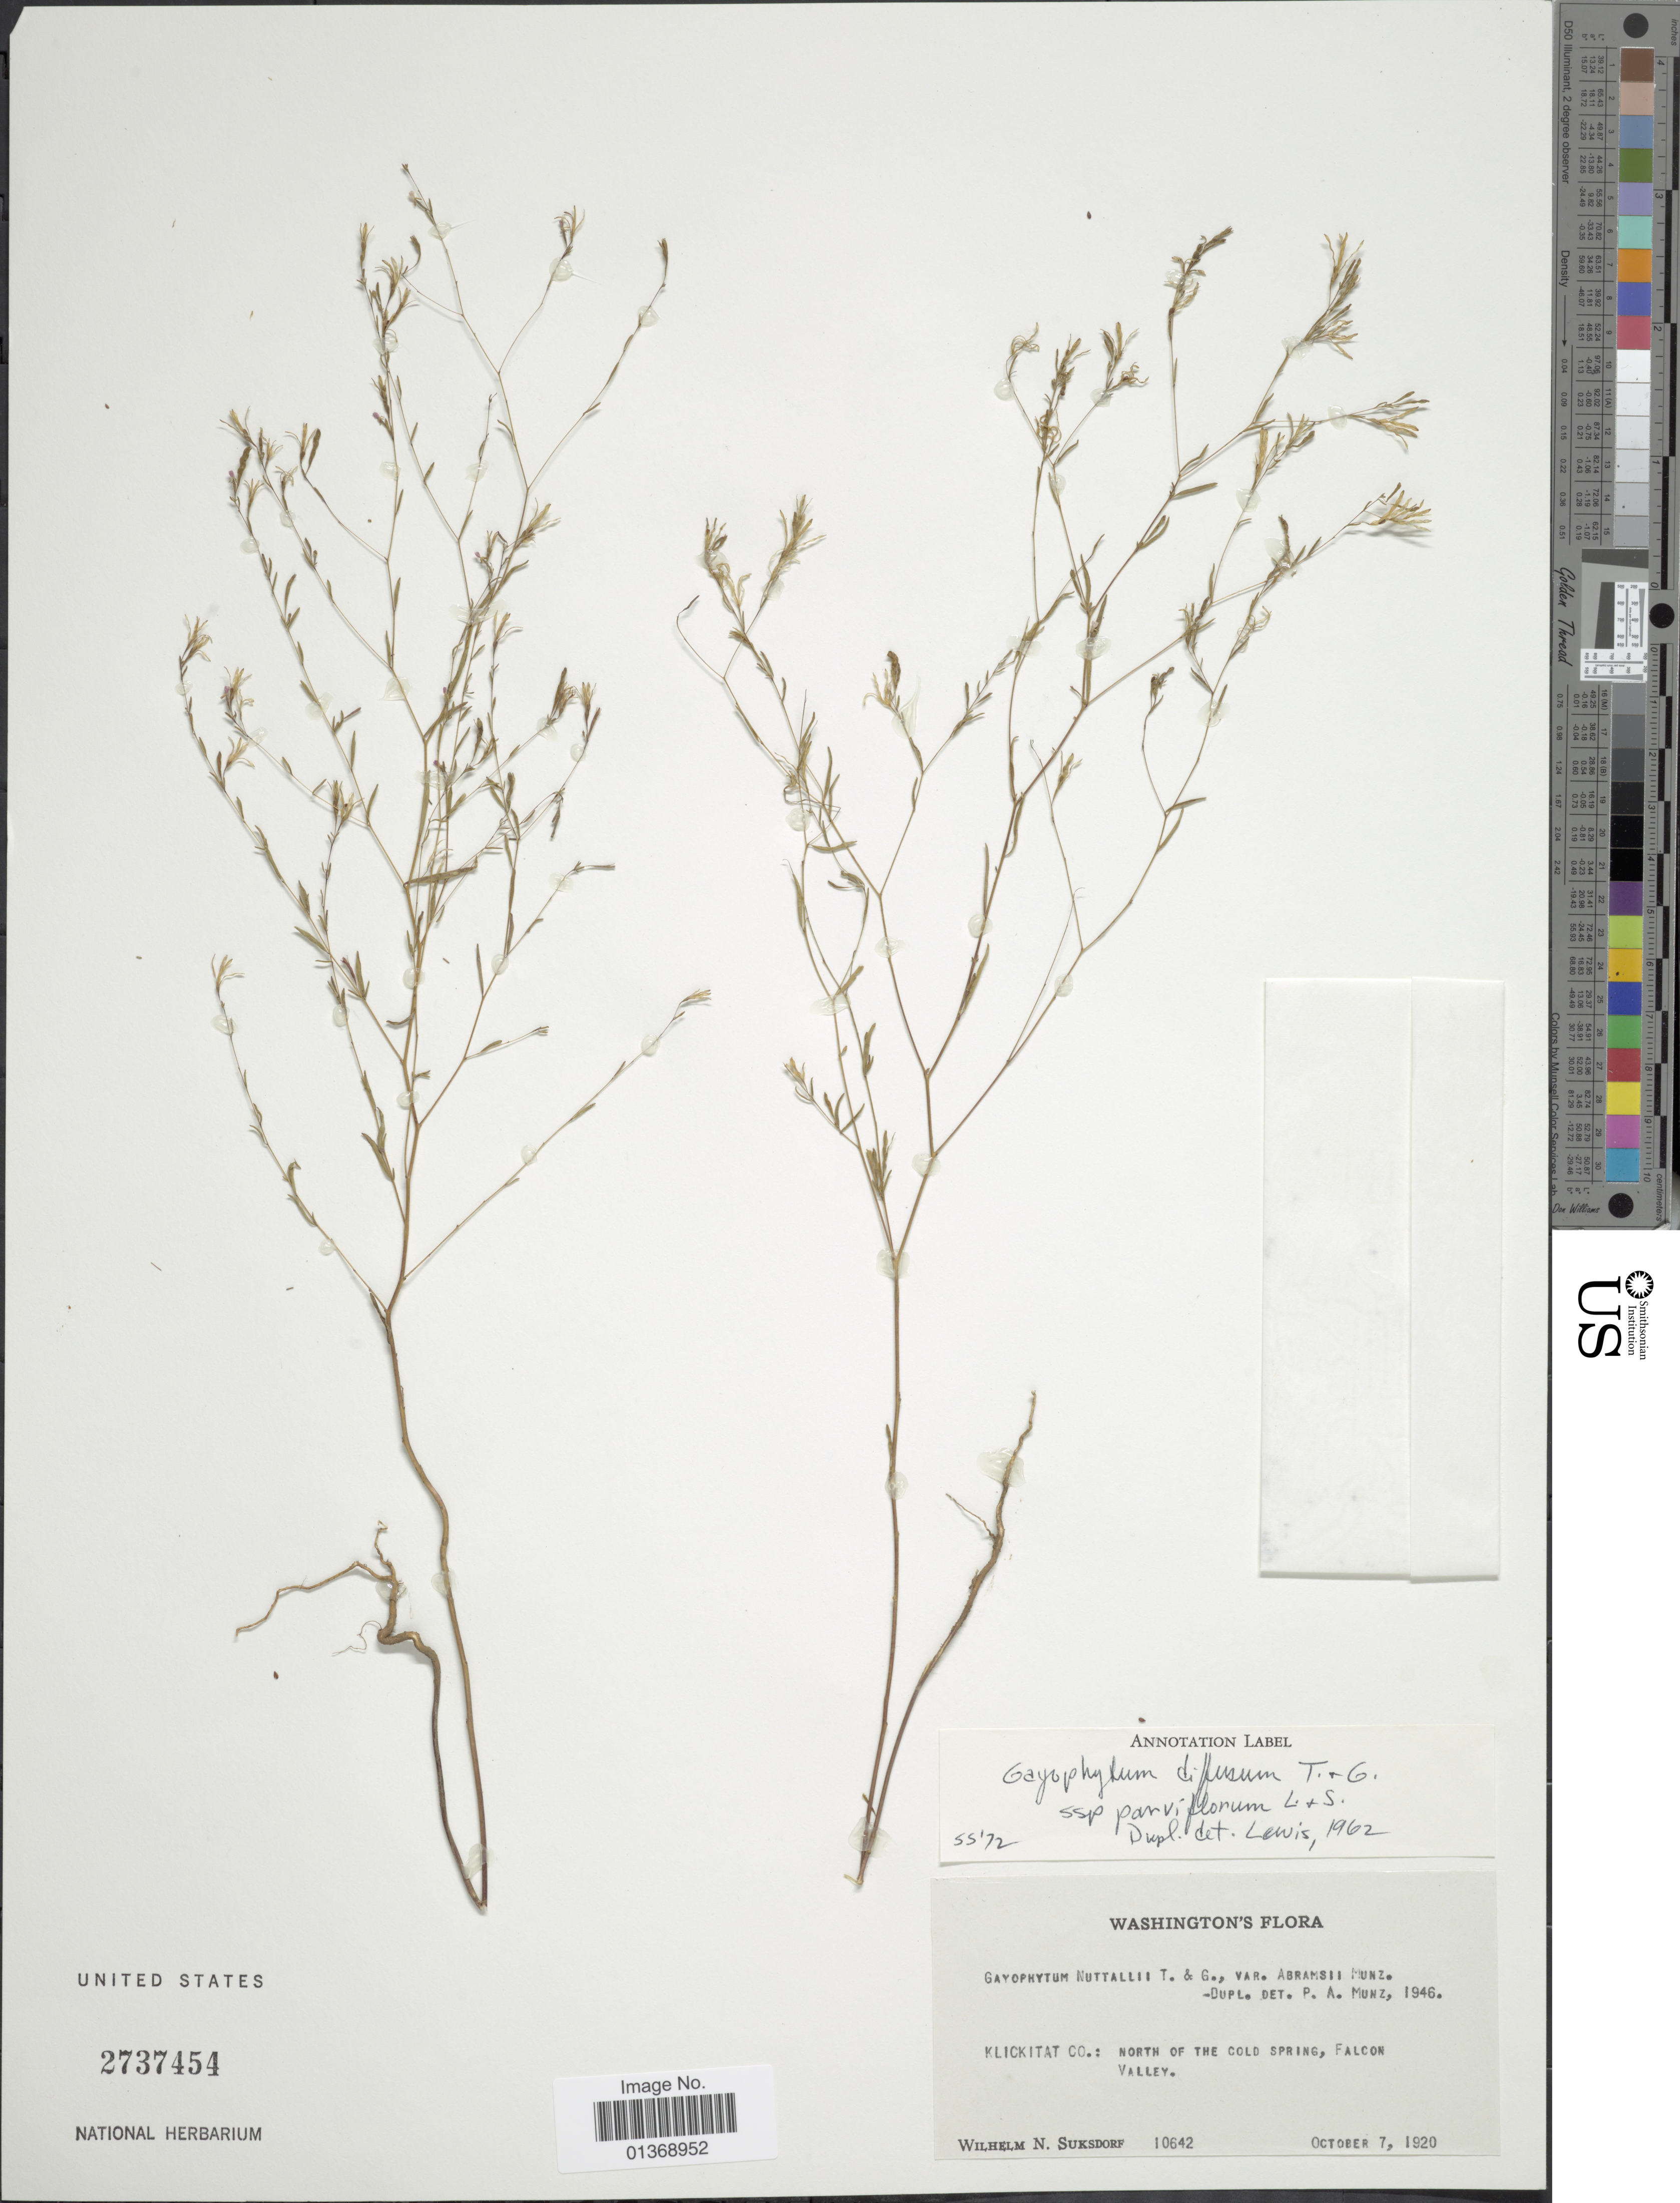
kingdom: Plantae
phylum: Tracheophyta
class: Magnoliopsida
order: Myrtales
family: Onagraceae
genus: Gayophytum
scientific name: Gayophytum diffusum subsp. parviflorum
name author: F. H. Lewis & Szweyk.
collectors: W. N. Suksdorf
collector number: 10642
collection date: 1920-10-07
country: United States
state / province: Washington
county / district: Klickitat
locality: Klickitat Co.: North of The Cold Spring, Falcon Valley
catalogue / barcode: US 2737454